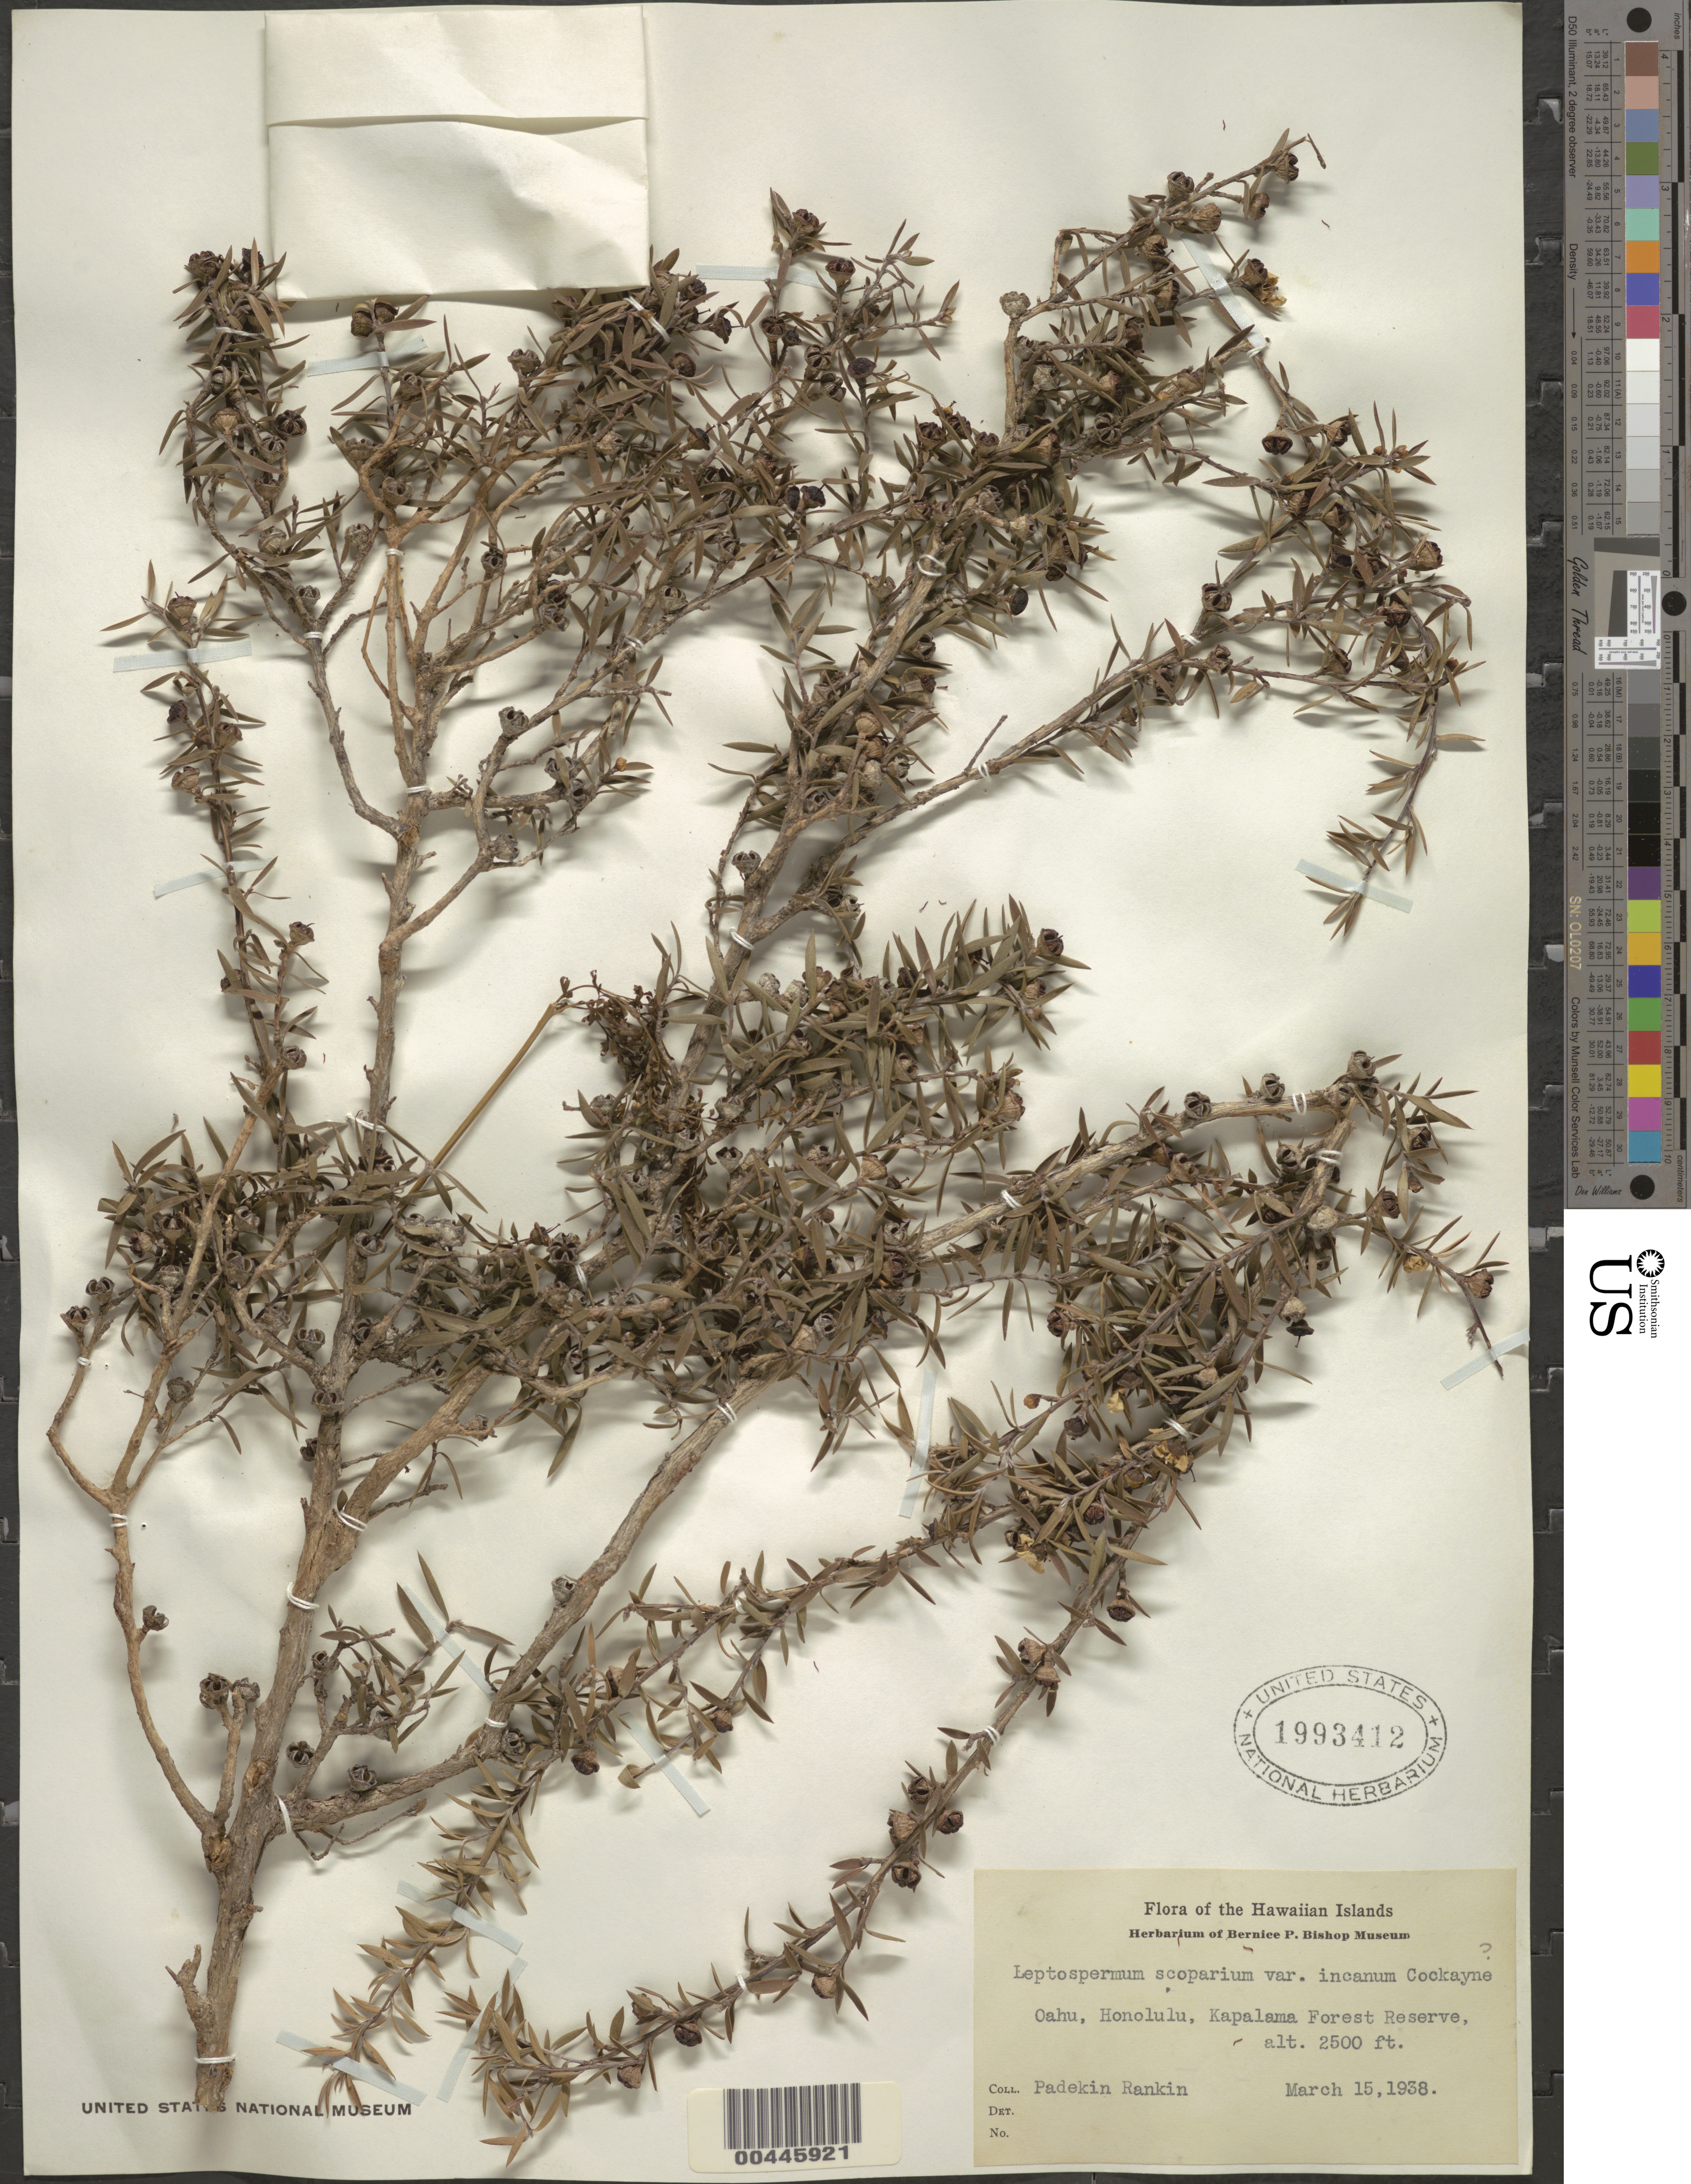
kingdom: Plantae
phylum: Tracheophyta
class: Magnoliopsida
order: Myrtales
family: Myrtaceae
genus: Leptospermum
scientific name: Leptospermum scoparium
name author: J.R. Forst. & G. Forst.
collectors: P. Rankin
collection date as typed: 15 Mar 1938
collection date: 1938-03-15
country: United States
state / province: Hawaii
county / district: Honolulu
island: Oahu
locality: Honolulu, Kapalama Forest Reserve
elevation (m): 762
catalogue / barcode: US 1993412